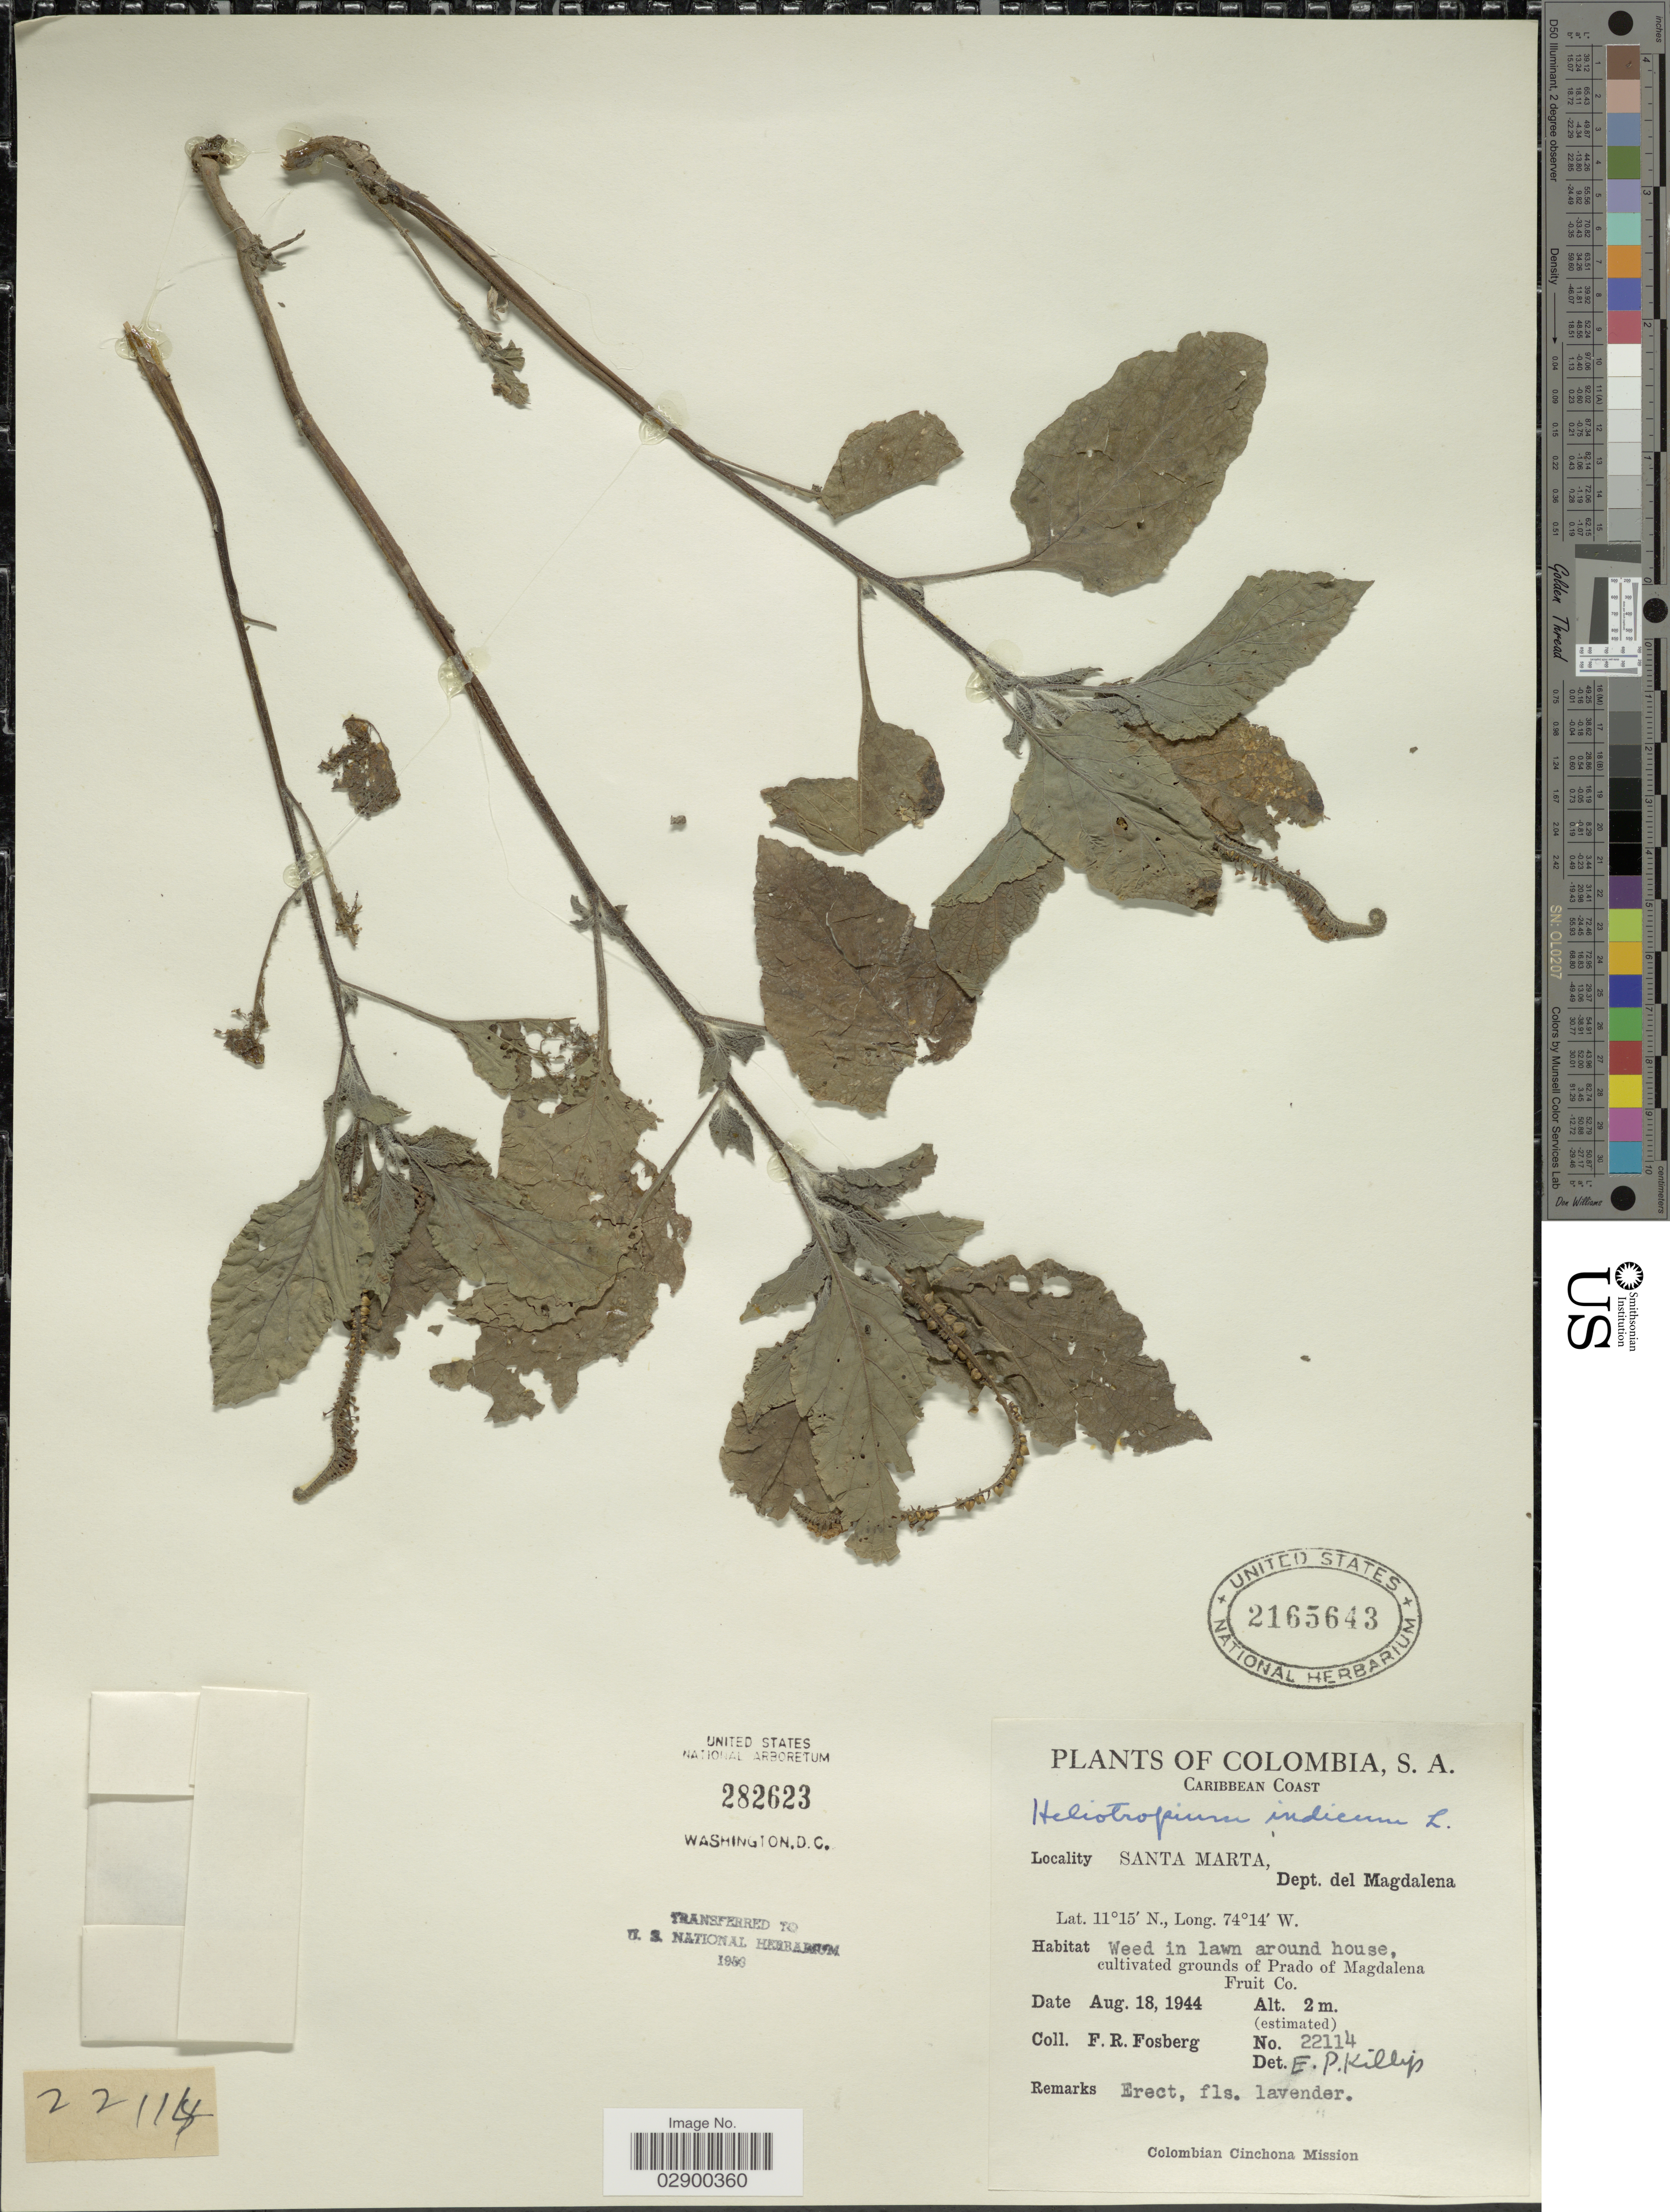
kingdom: Plantae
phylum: Tracheophyta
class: Magnoliopsida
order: Boraginales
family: Heliotropiaceae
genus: Heliotropium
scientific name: Heliotropium indicum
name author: L.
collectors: F. R. Fosberg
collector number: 22114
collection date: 1944-08-18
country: Colombia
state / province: Magdalena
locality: Santa Marta, Dept. del Magdalena, weed in lawn around house, cultivated grounds of Prado of Magdalena.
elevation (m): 2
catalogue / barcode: US 2165643